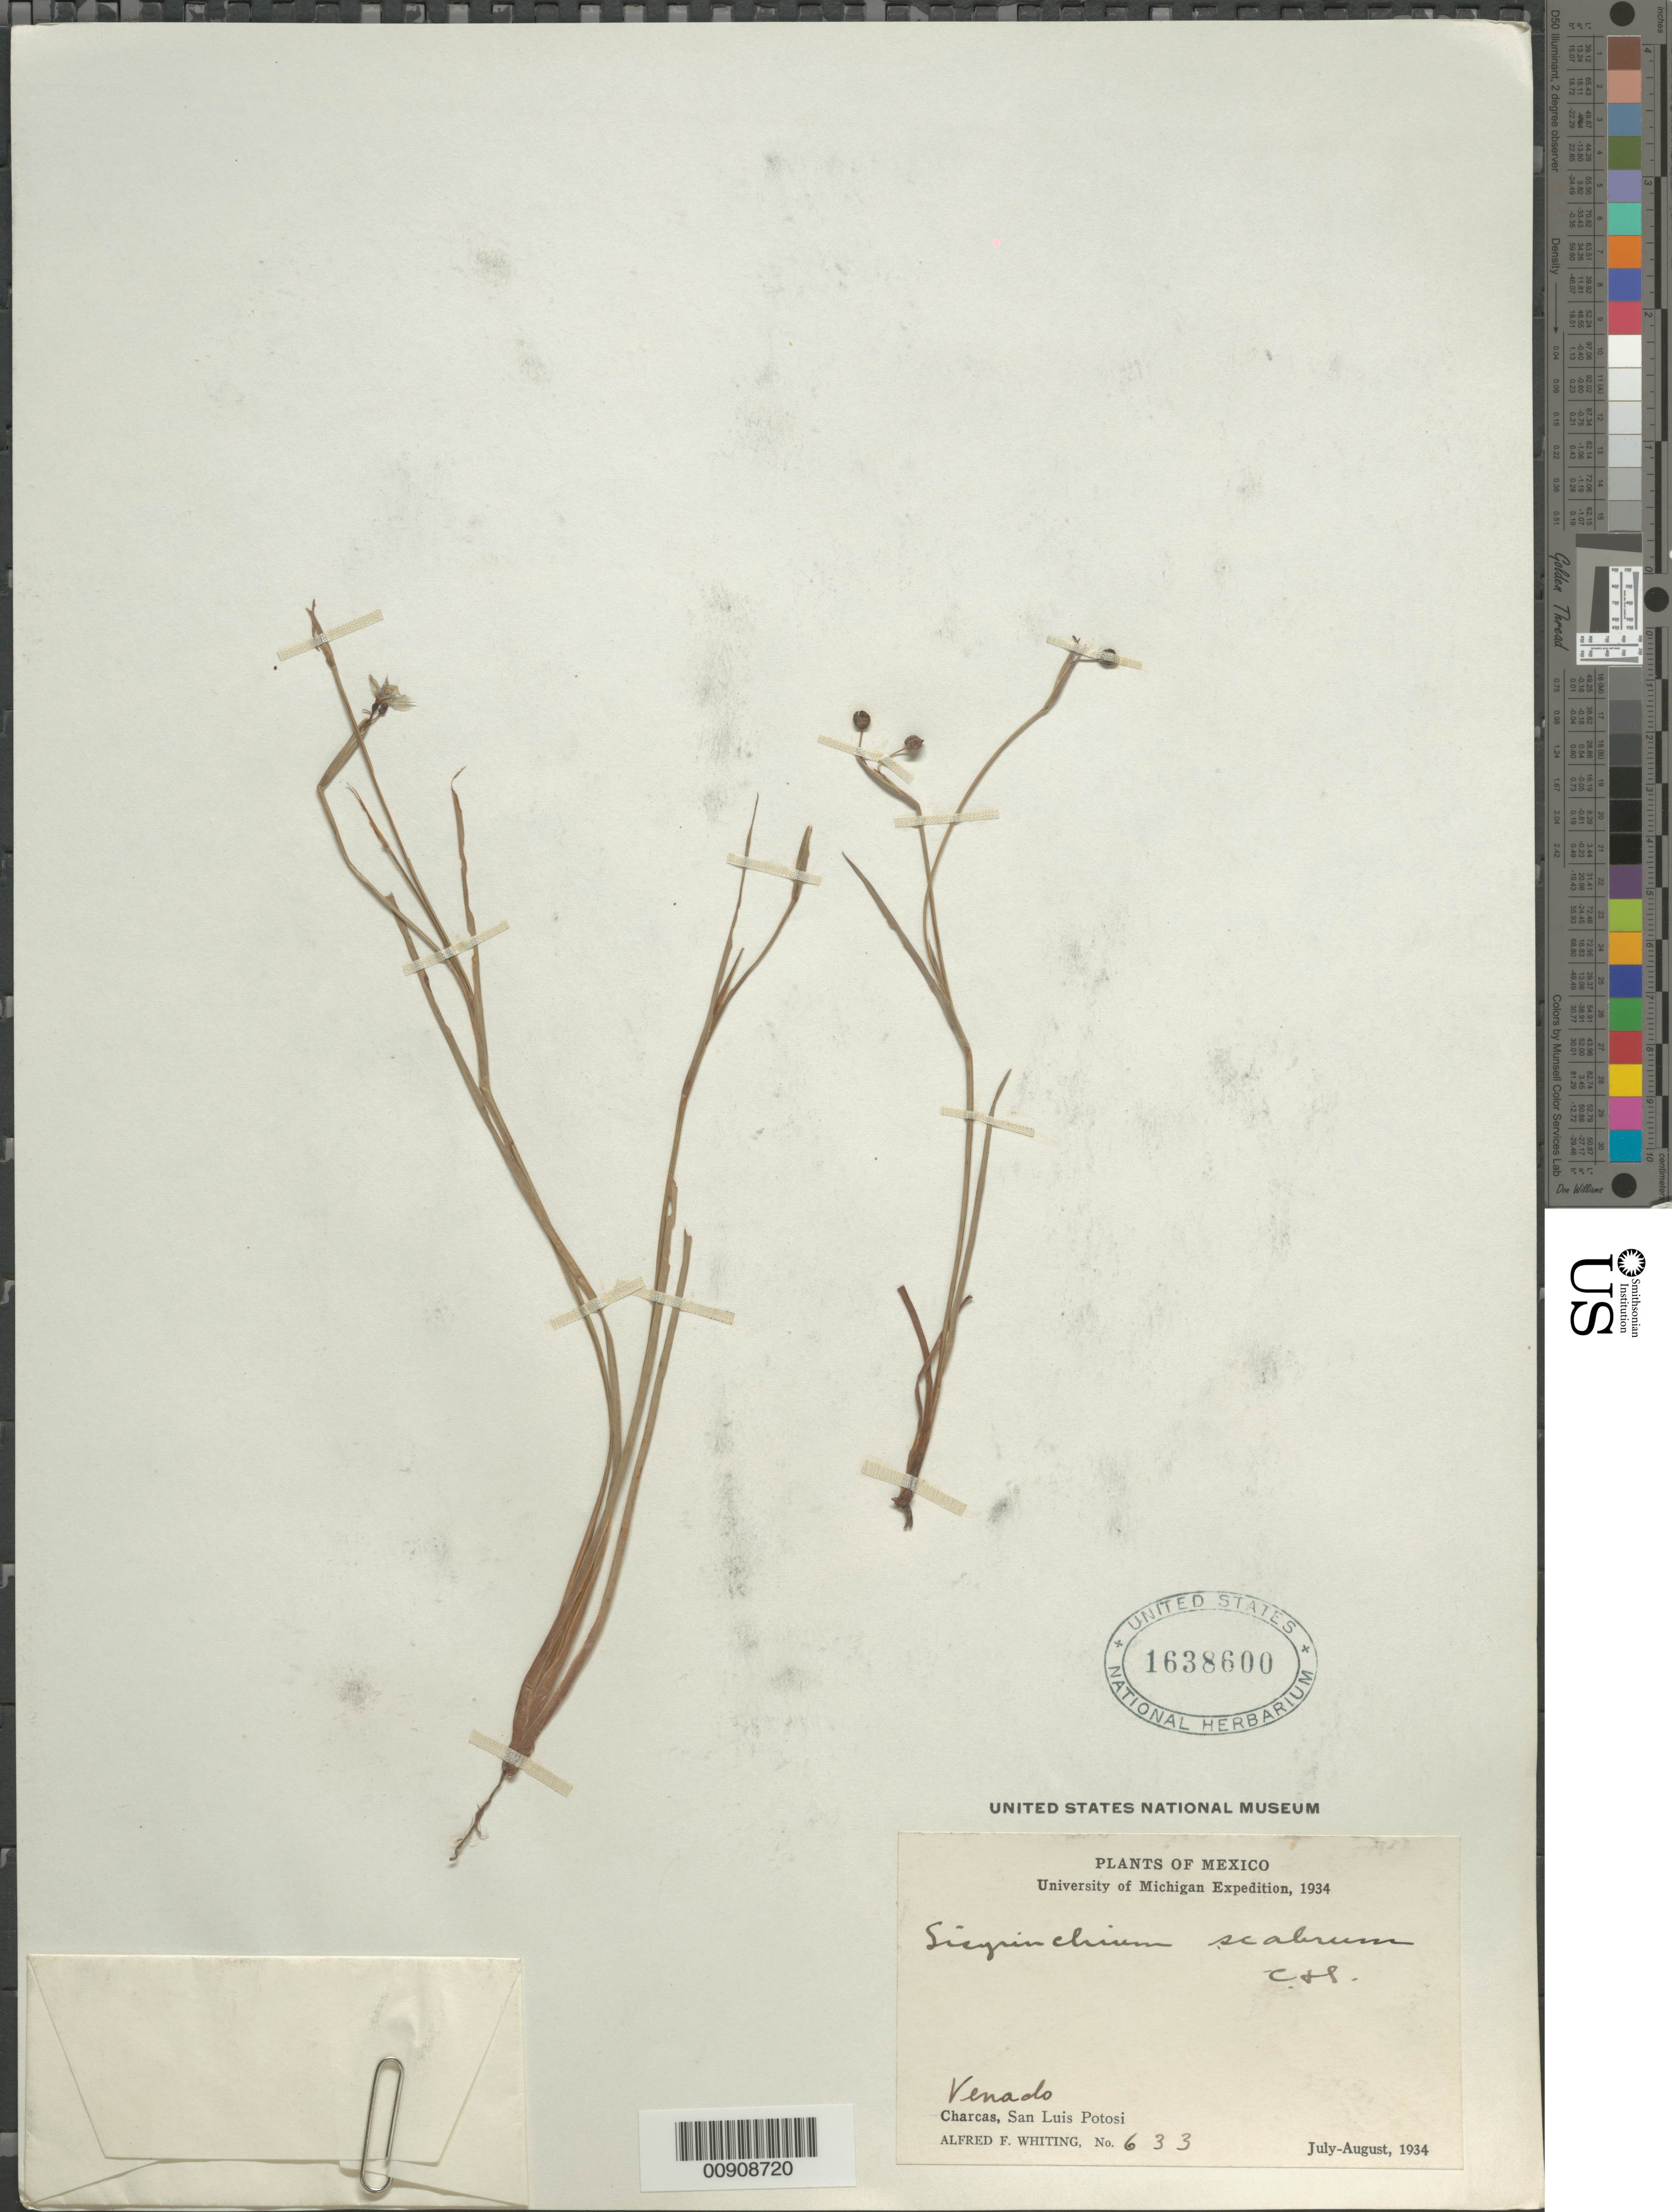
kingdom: Plantae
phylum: Tracheophyta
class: Liliopsida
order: Asparagales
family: Iridaceae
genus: Sisyrinchium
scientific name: Sisyrinchium scabrum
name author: Schltdl. & Cham.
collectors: A. F. Whiting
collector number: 633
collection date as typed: Jul 1934 to -- Aug 1934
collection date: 1934-07/1934-08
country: Mexico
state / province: San Luis Potosí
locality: Venado, Charcas, San Luis Potosí.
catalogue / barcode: US 1638600